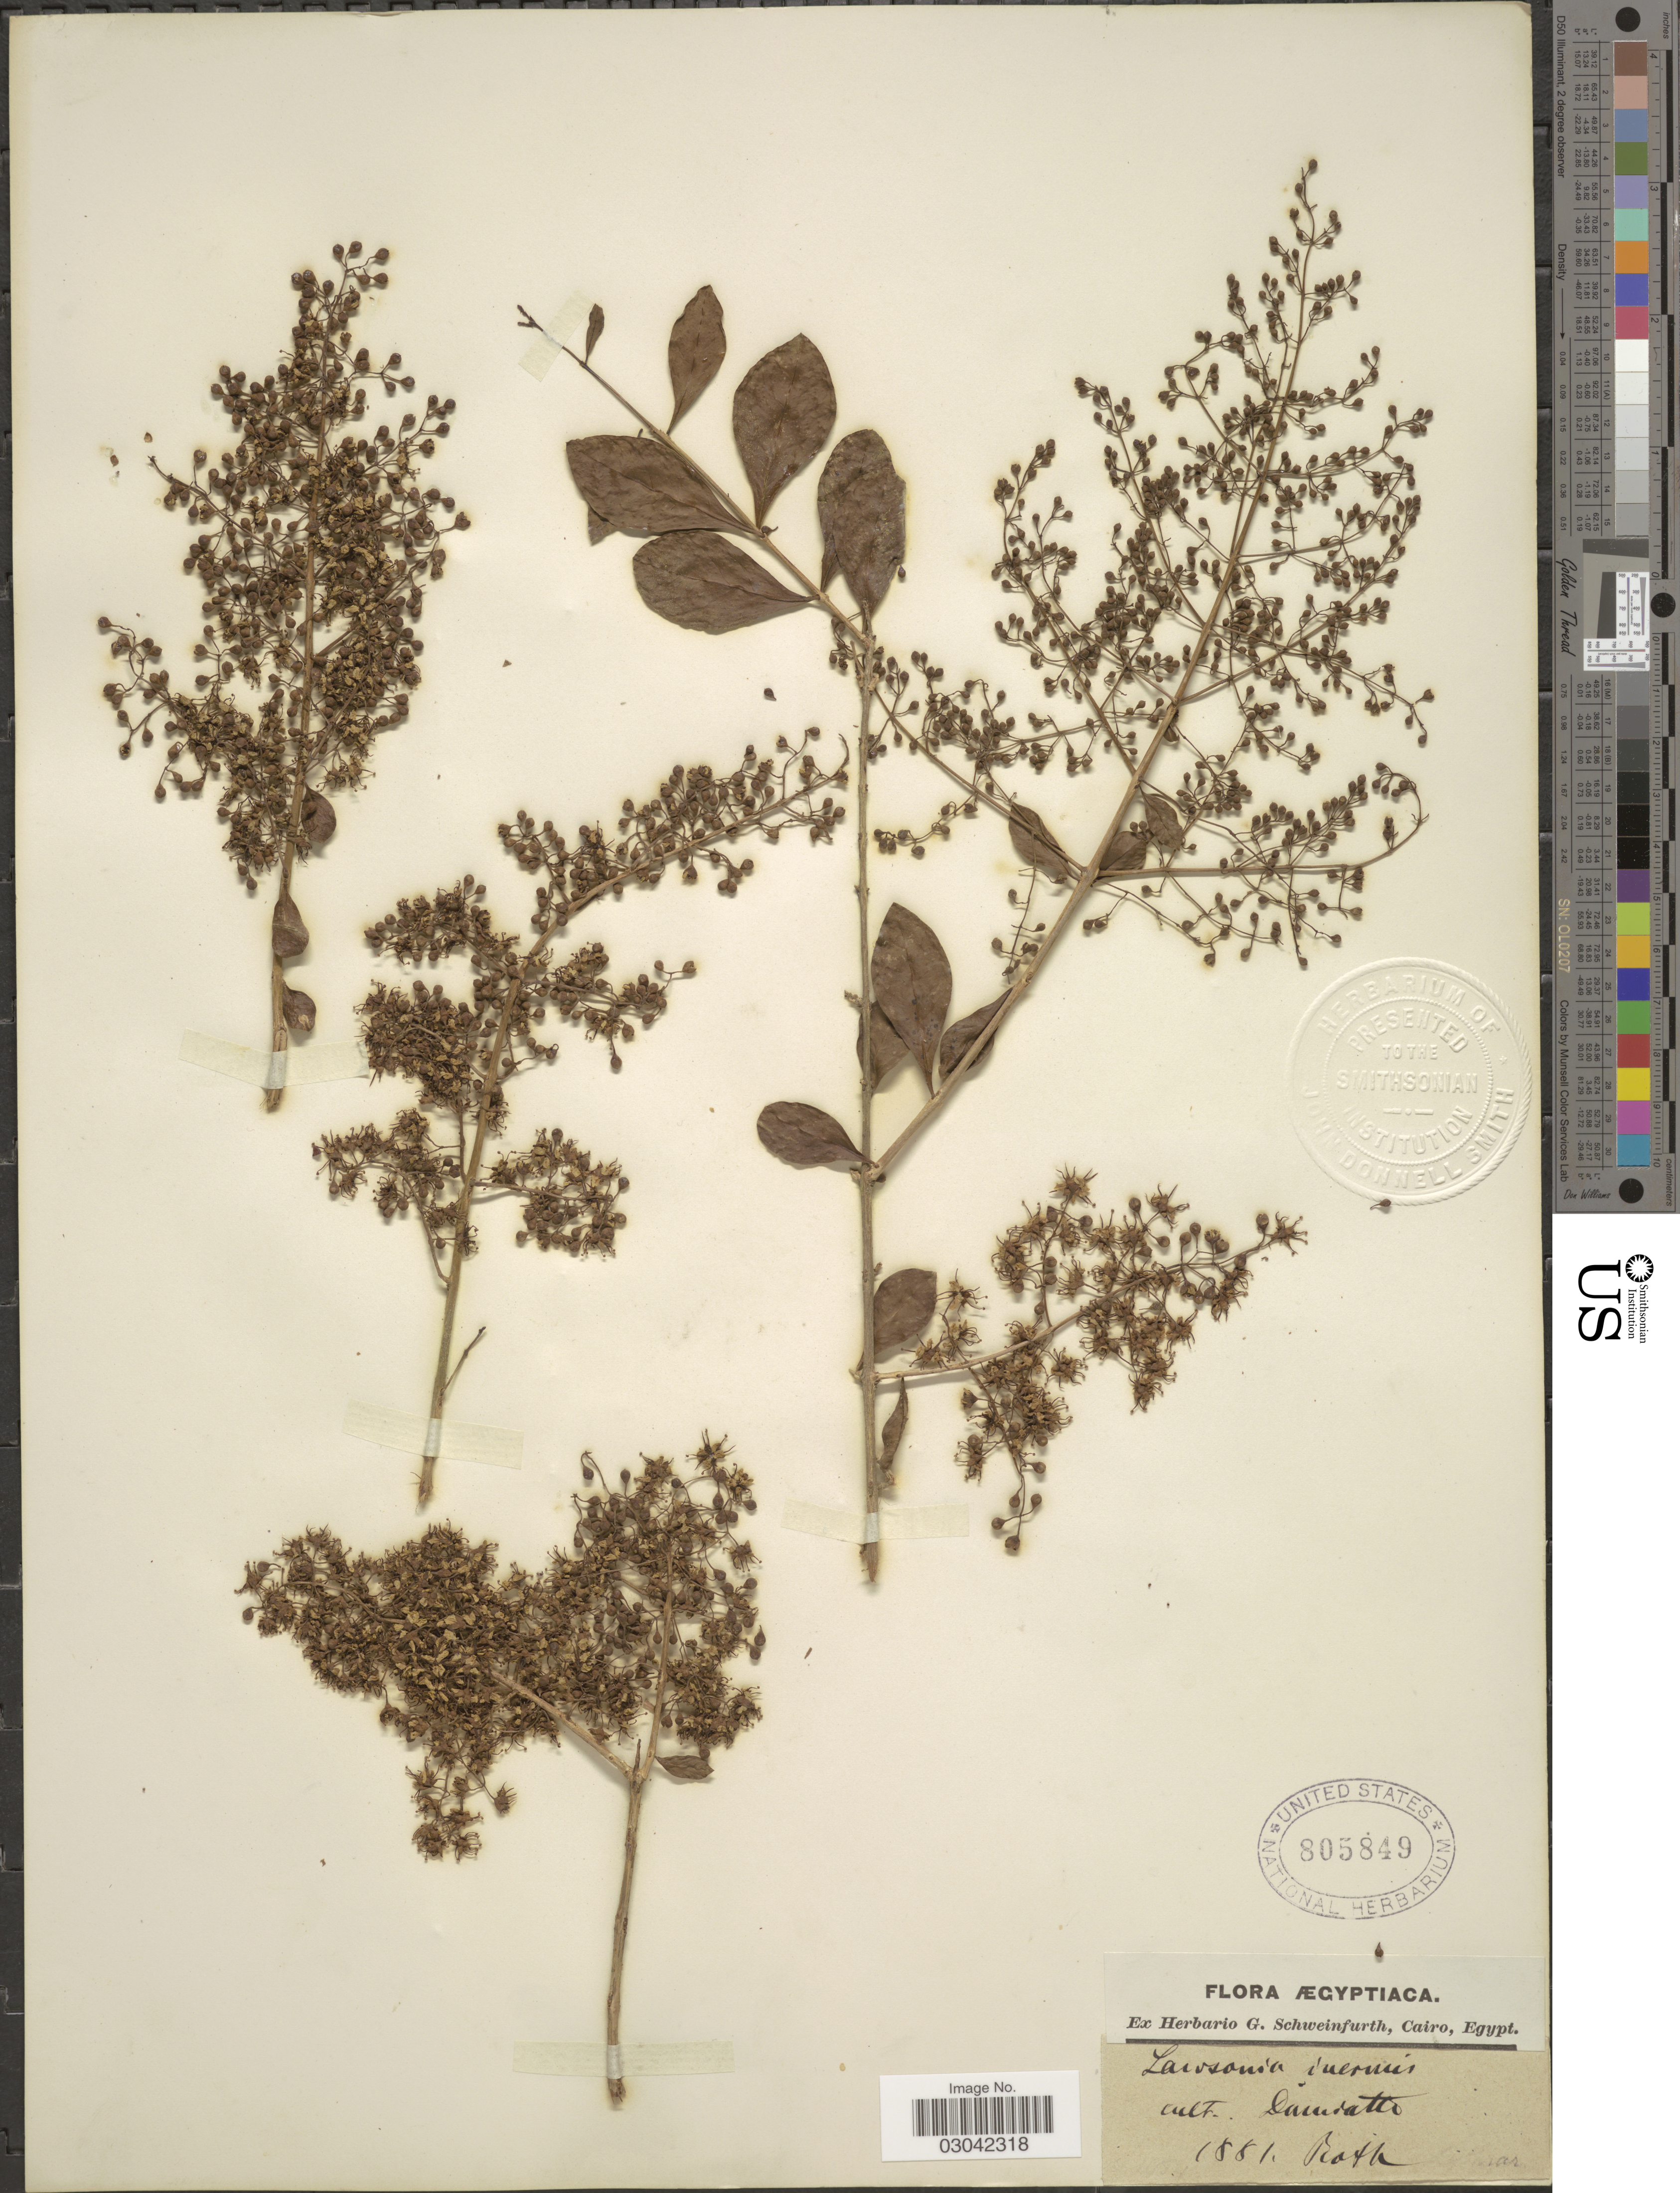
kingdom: Plantae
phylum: Tracheophyta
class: Magnoliopsida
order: Myrtales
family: Lythraceae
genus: Lawsonia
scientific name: Lawsonia inermis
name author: L.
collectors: -- Roth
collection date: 1881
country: Egypt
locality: Cult. Damiette. Ægyptiaca.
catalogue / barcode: US 805849